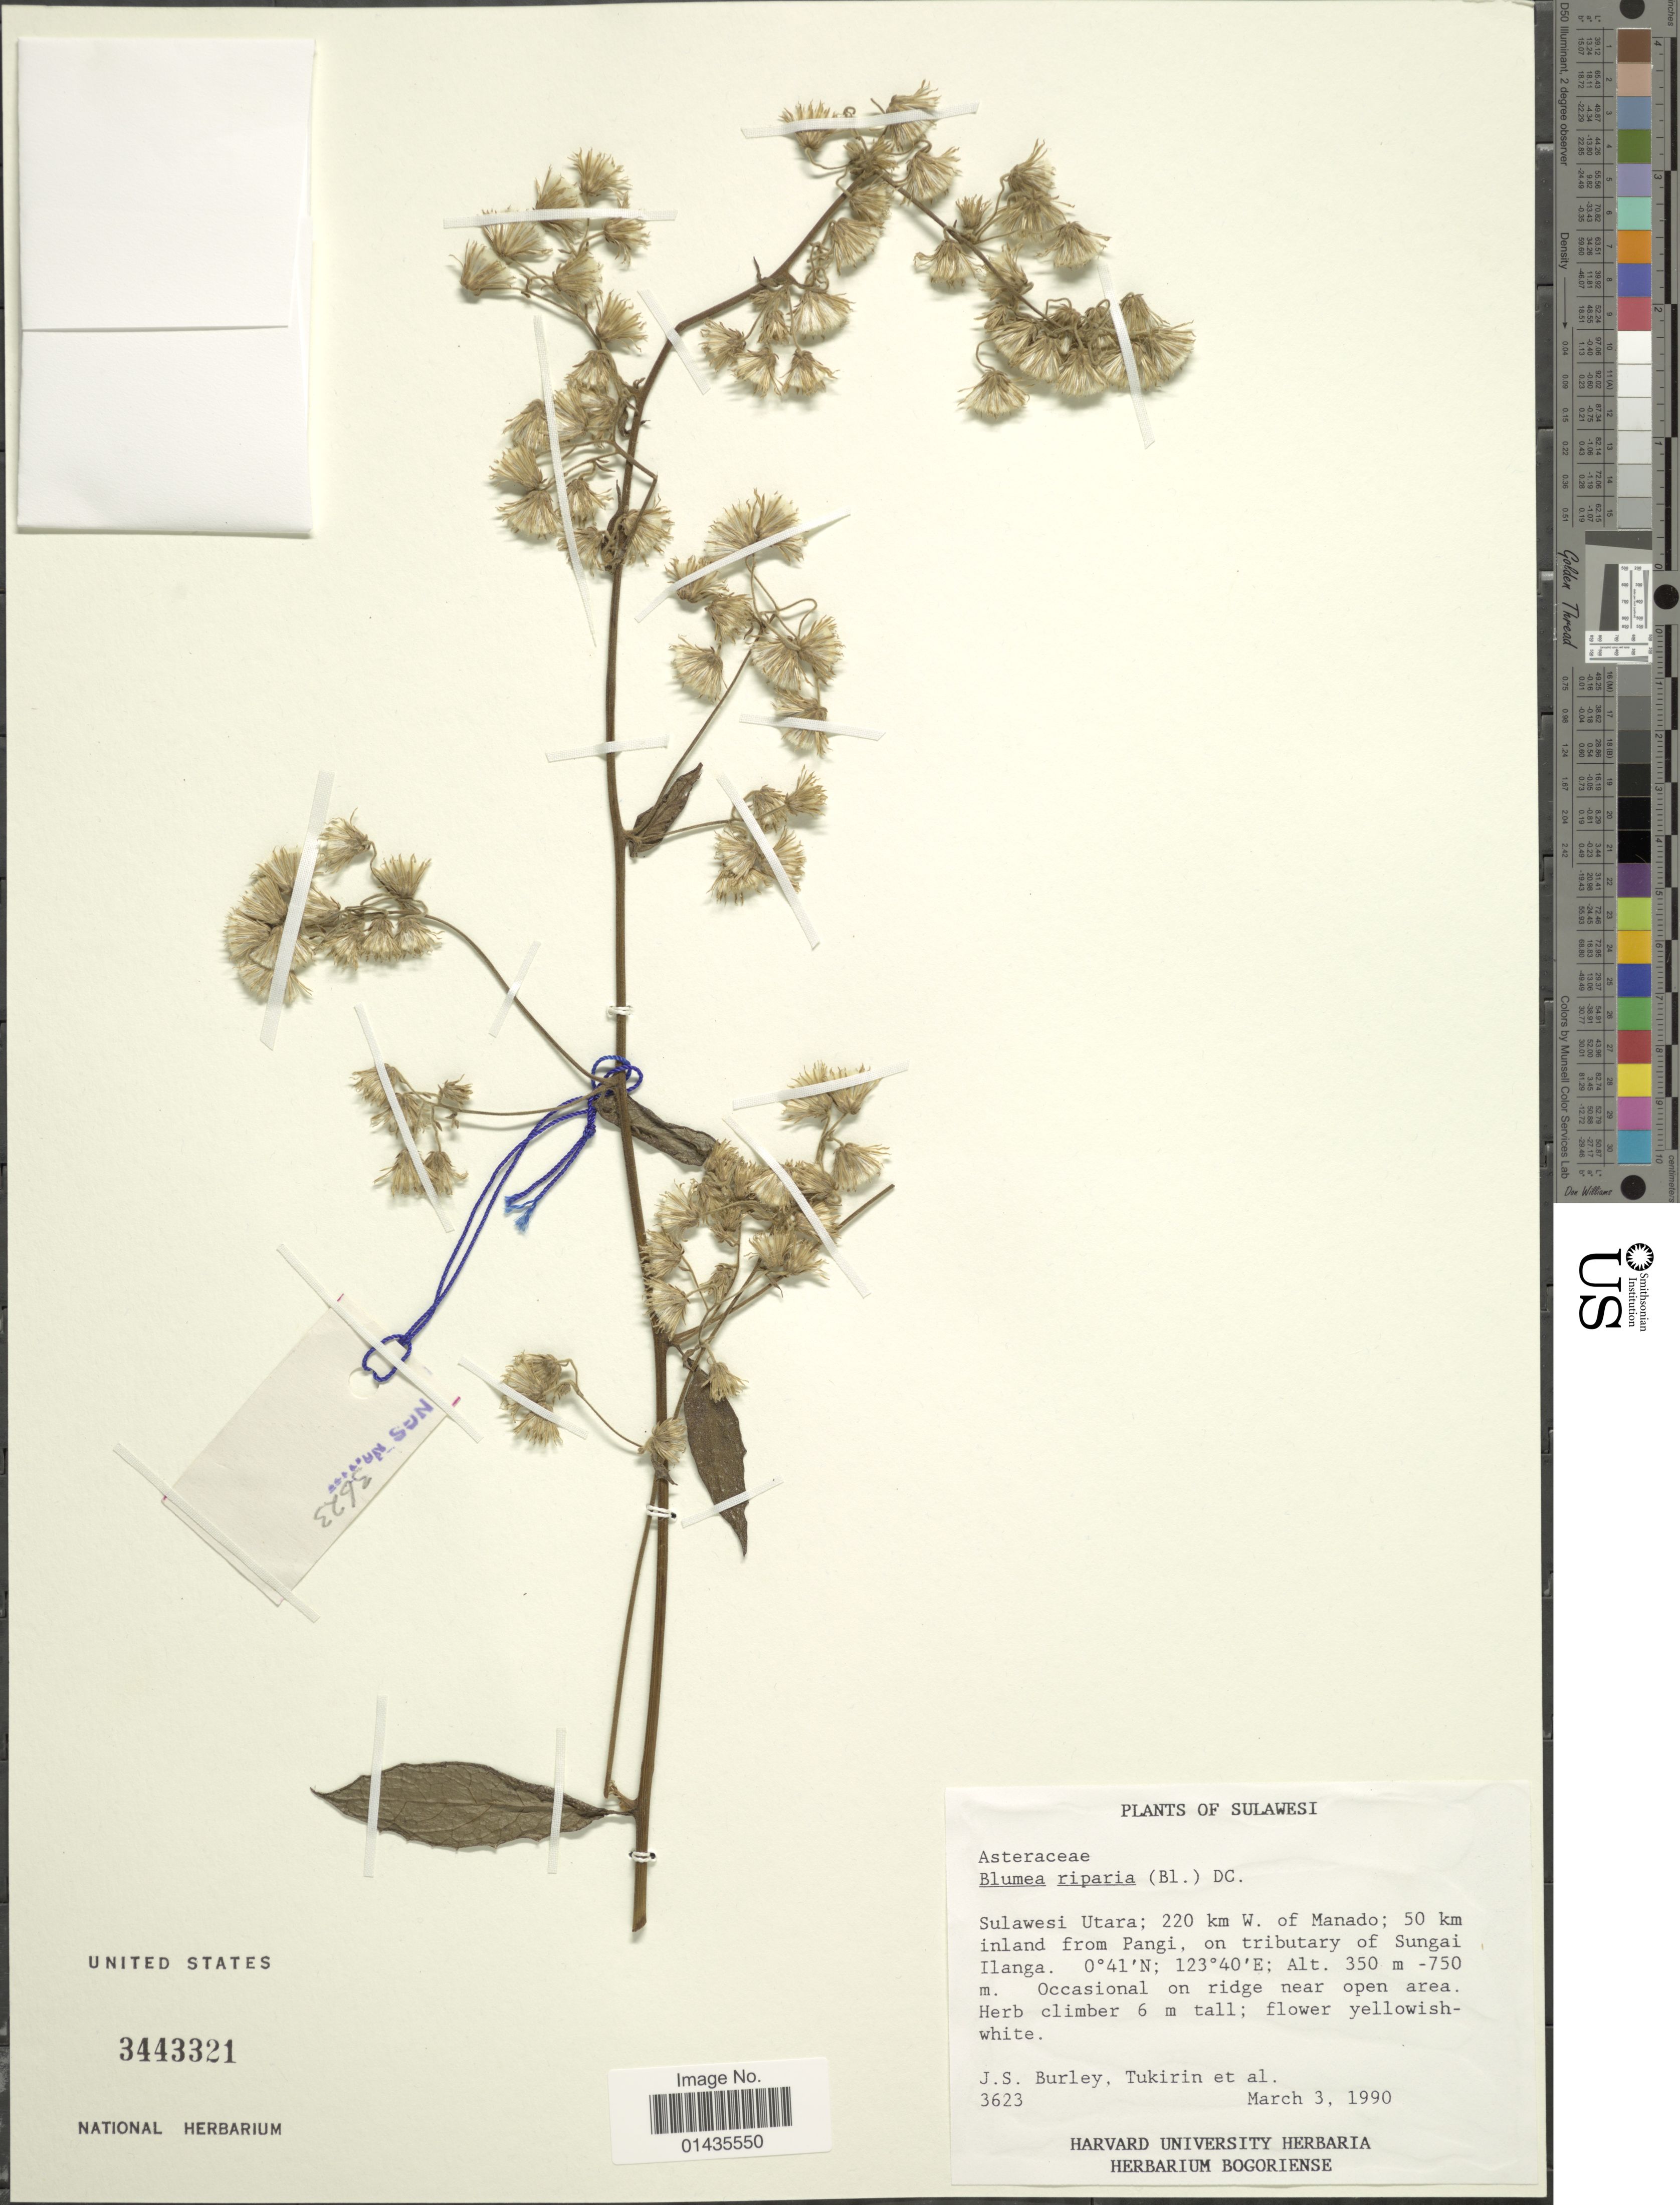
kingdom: Plantae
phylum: Tracheophyta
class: Magnoliopsida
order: Asterales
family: Asteraceae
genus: Blumea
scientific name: Blumea riparia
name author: (Blume) DC.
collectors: J. S. Burley, -. Tukirin & et al.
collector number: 3623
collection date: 1990-03-03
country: Indonesia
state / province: Sulawesi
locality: Sulawesi Utara, 220 km W of Manado, 50 km inland from Pangi, on tributary of Sungai Ilanga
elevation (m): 350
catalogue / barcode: US 3443321